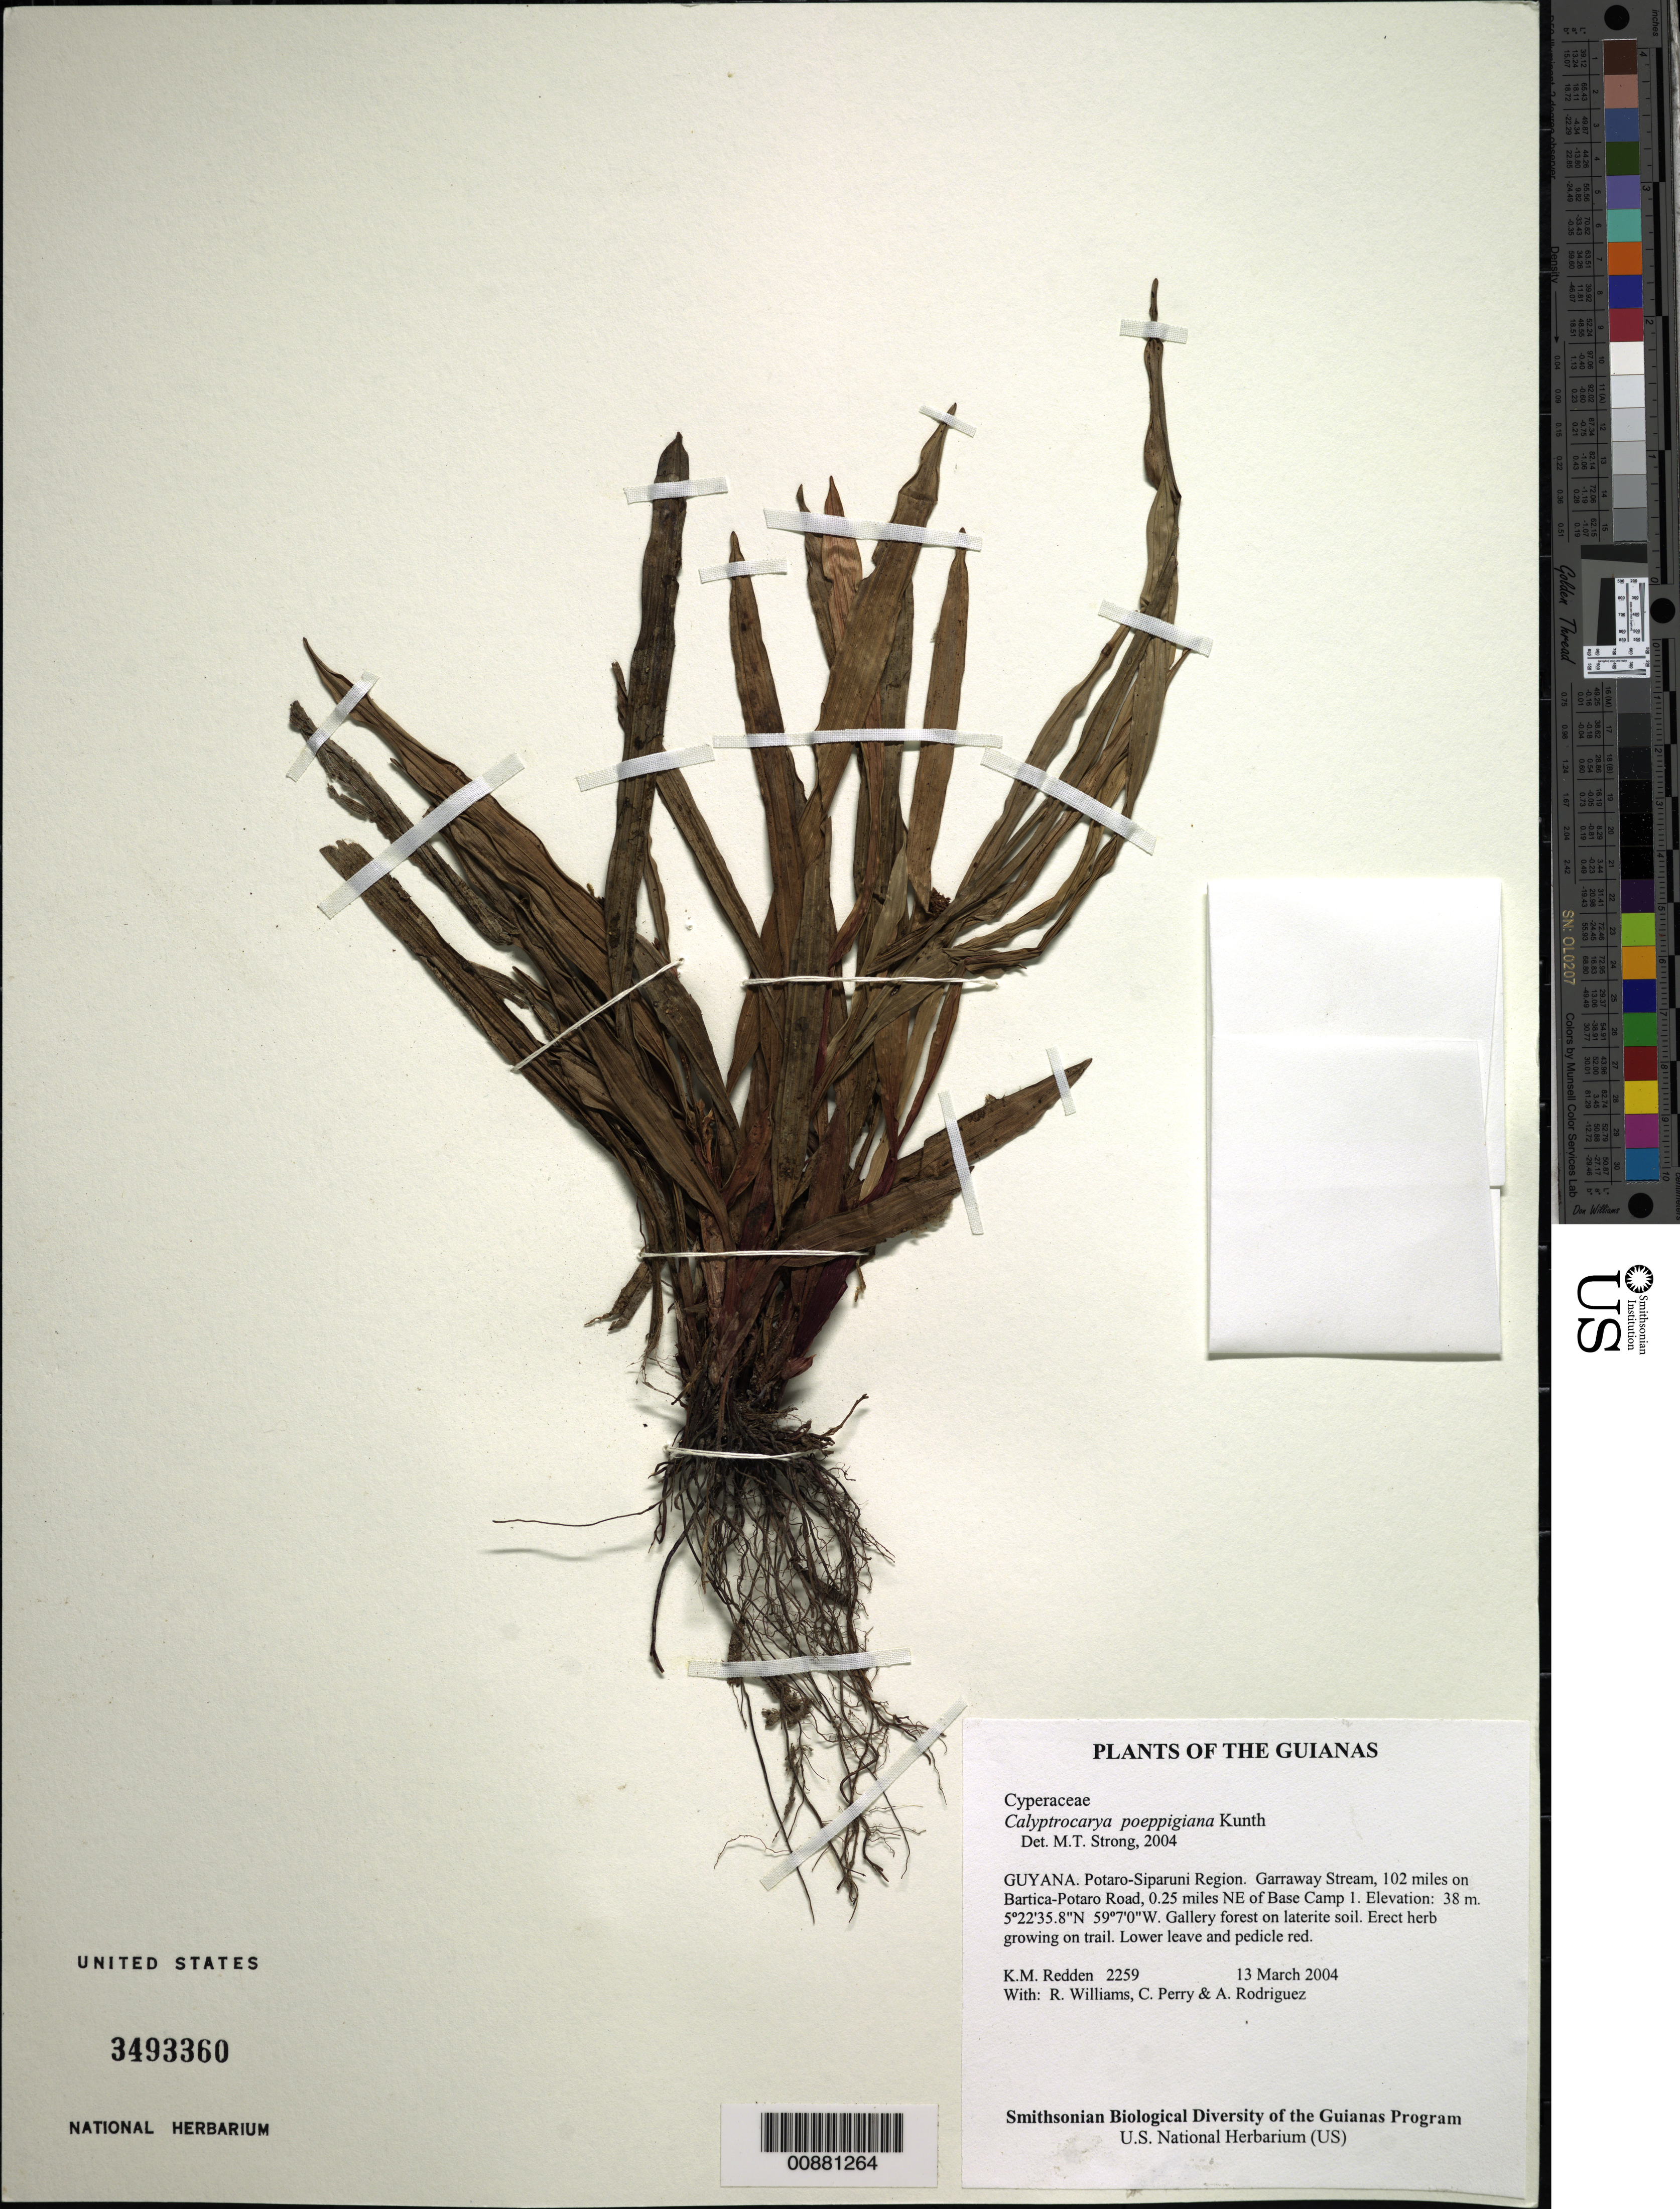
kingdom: Plantae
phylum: Tracheophyta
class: Liliopsida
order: Poales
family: Cyperaceae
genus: Calyptrocarya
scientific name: Calyptrocarya poeppigiana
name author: Kunth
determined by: Strong, M. T., (US), Smithsonian Institution - National Museum of Natural History (UNITED STATES)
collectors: K. M. Redden, R. Williams, C. Perry & A. Rodriguez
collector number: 2259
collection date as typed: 13 March 2004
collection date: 2004-03-13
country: Guyana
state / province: Potaro-Siparuni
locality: Garraway Stream, 102 miles on Bartica-Potaro Road, 0.25 miles NE of Base Camp 1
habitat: Gallery forest on laterite soil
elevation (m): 38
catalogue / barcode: US 3493360